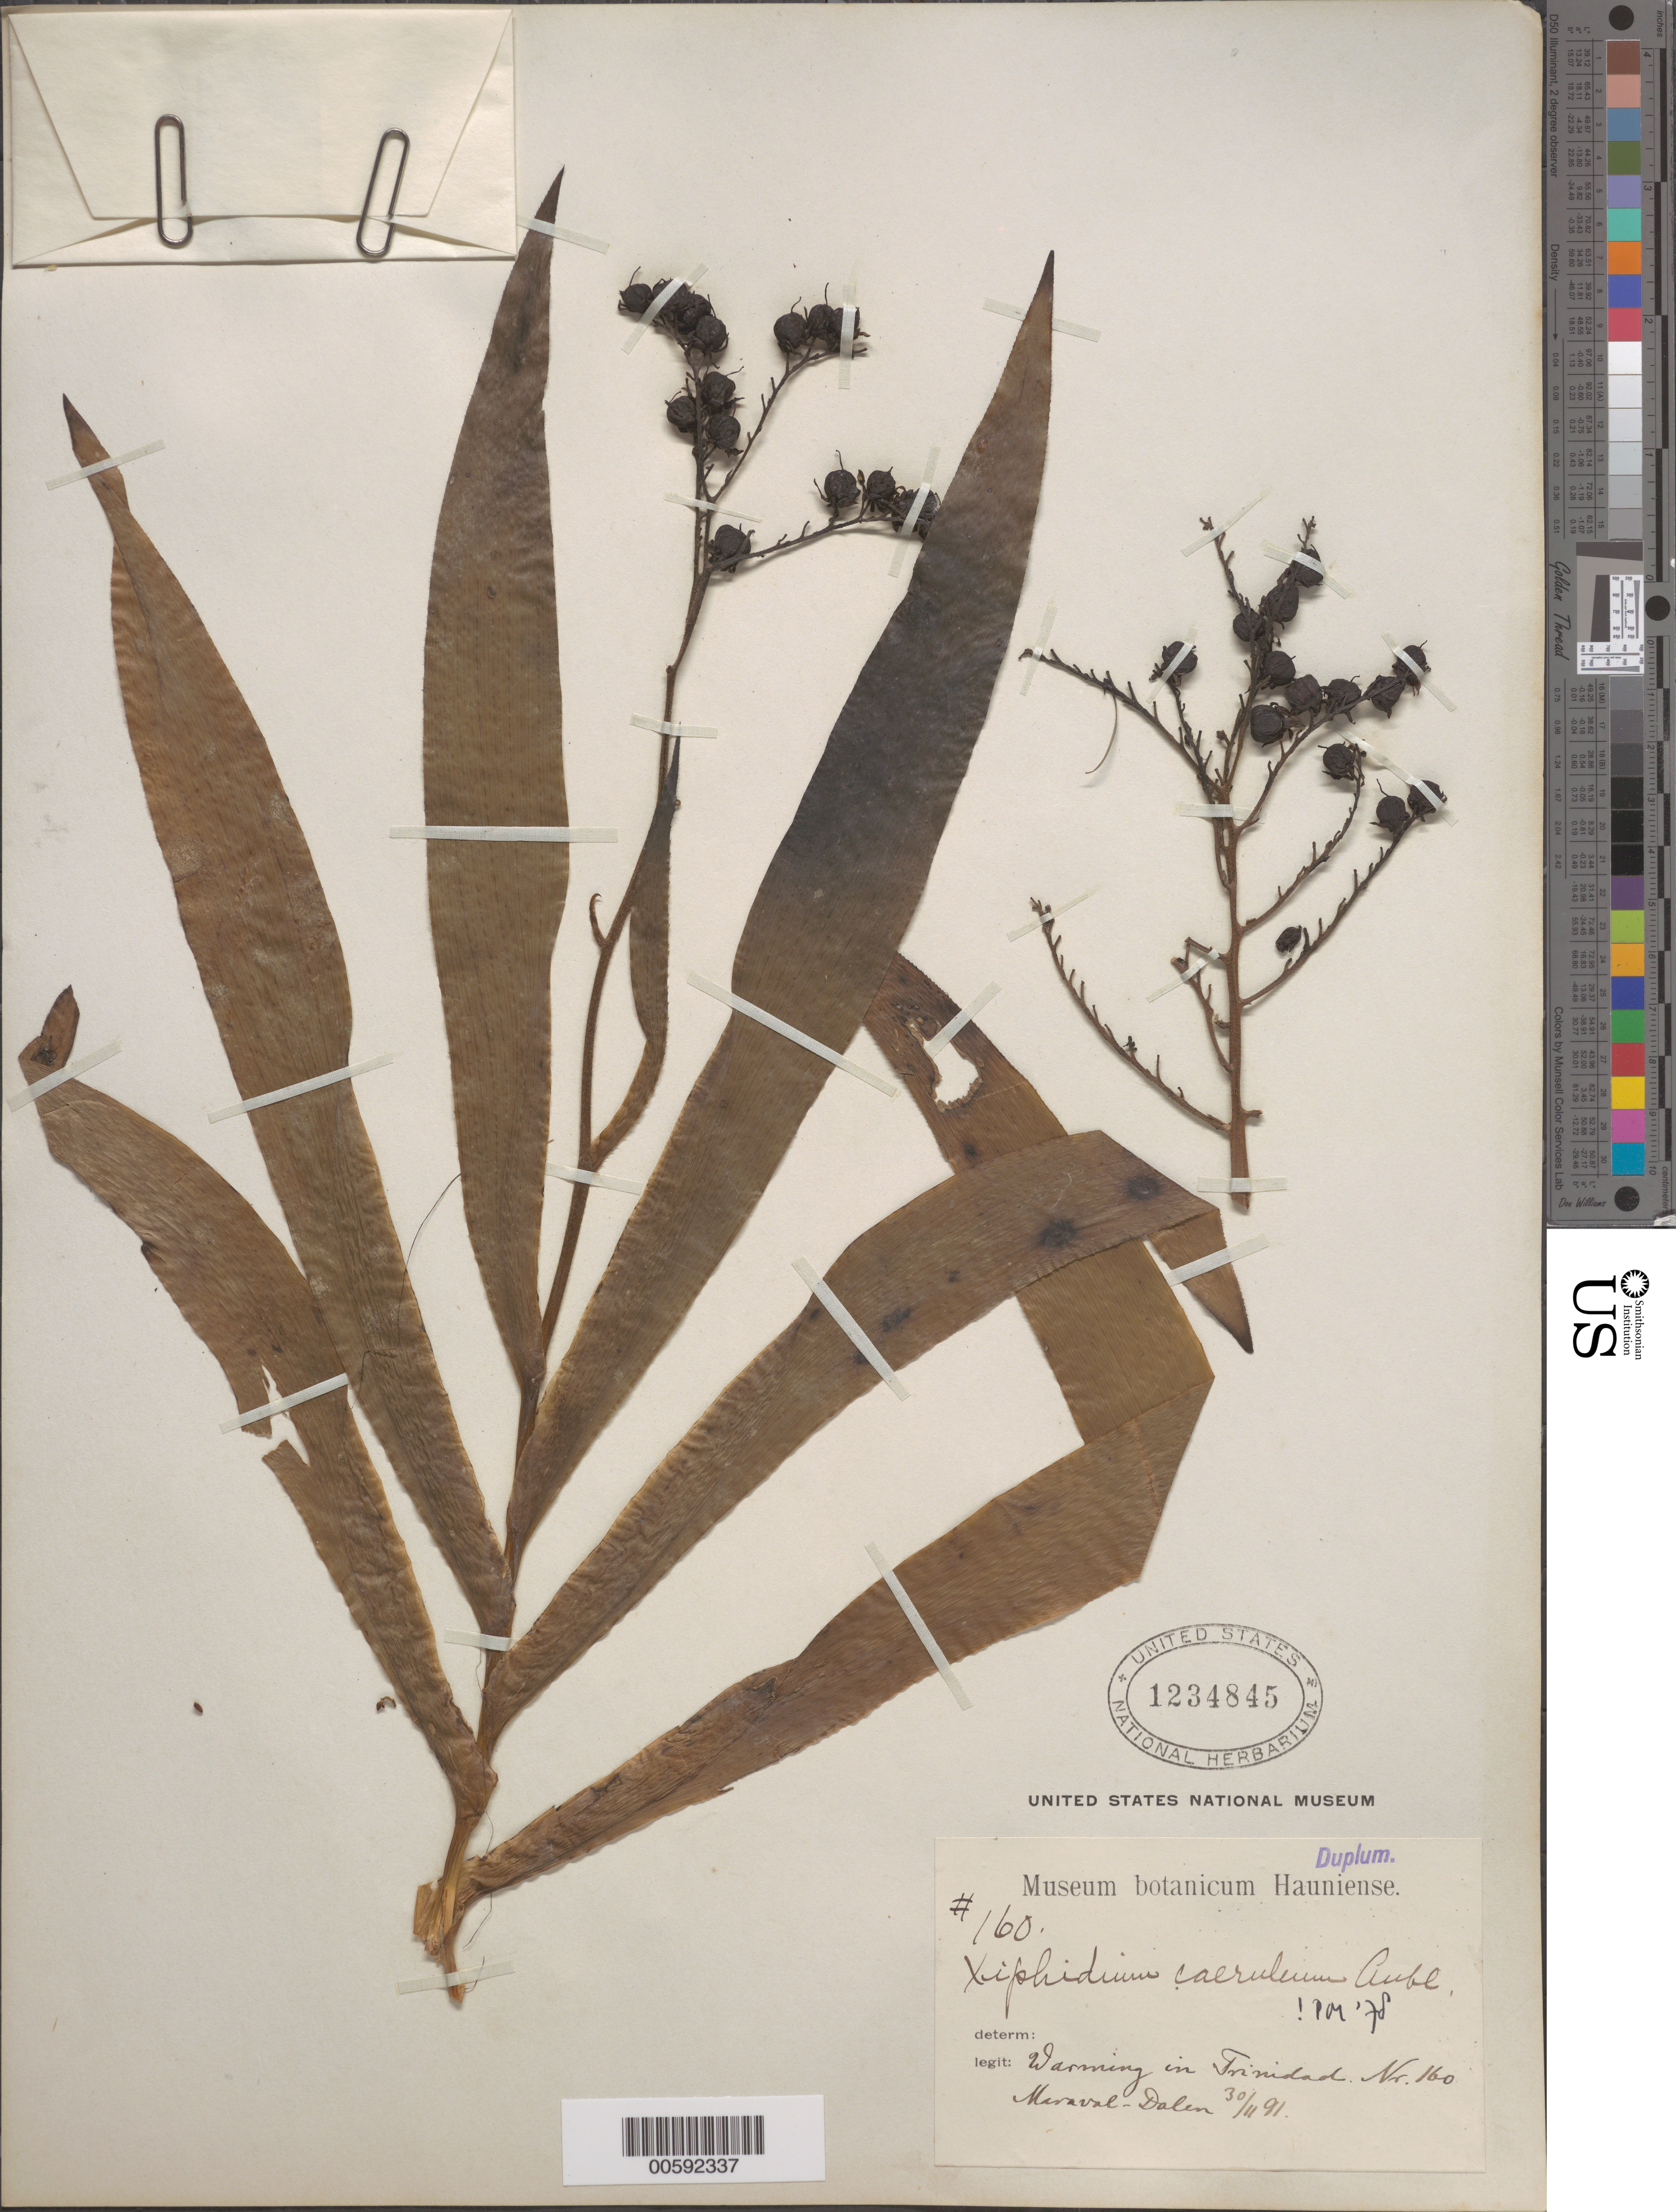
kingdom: Plantae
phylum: Tracheophyta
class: Liliopsida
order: Commelinales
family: Haemodoraceae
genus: Xiphidium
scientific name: Xiphidium caeruleum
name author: Aubl.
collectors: -. Maraval-Dalen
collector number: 160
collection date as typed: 30 Nov 1891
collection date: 1891-11-30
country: Trinidad and Tobago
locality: Warmings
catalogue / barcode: US 1234845